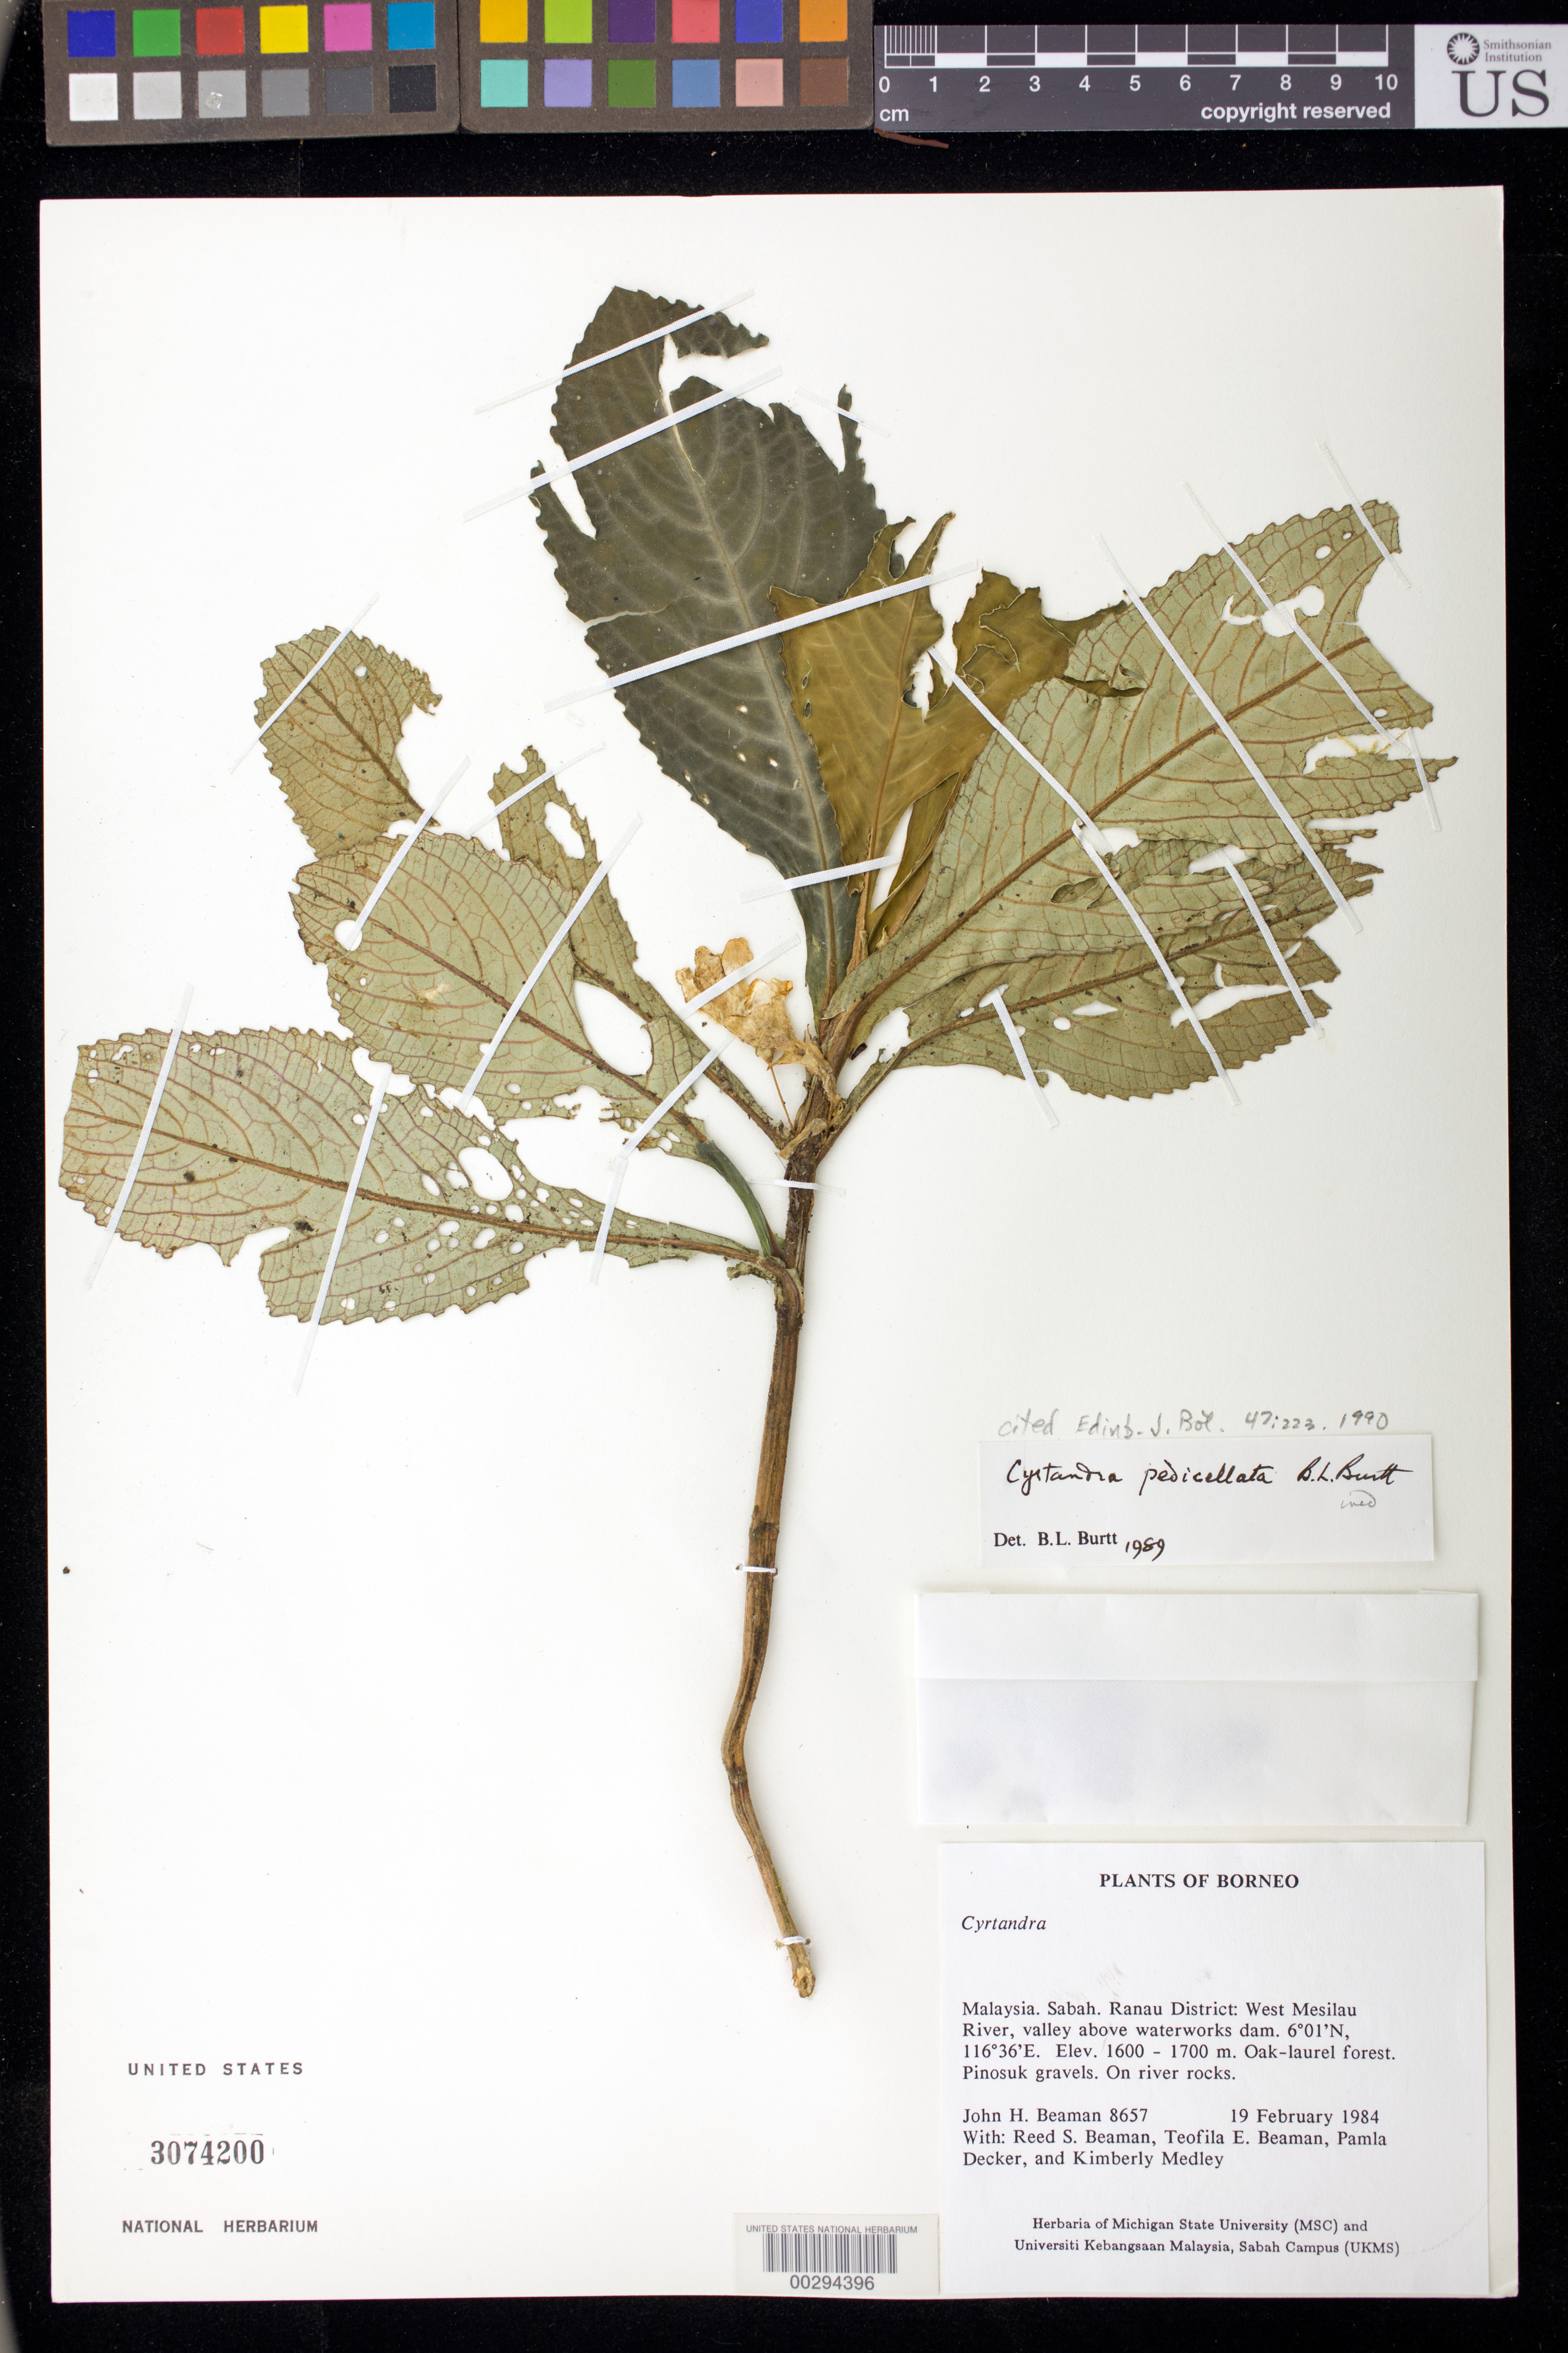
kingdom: Plantae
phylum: Tracheophyta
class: Magnoliopsida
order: Lamiales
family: Gesneriaceae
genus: Cyrtandra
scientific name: Cyrtandra pedicellata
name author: B.L. Burtt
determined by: Burtt, B. L.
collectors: J. H. Beaman, R. S. Beaman, T. E. Beaman, P. Decker & K. Medley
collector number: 8657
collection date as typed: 19 Feb 1984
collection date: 1984-02-19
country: Malaysia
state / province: Sabah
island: Borneo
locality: Ranau dist, west mesilau river, valley above waterworks dam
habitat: Oak-laurel forest, pinosuk gravels, on river rocks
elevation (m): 1600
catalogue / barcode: US 3074200